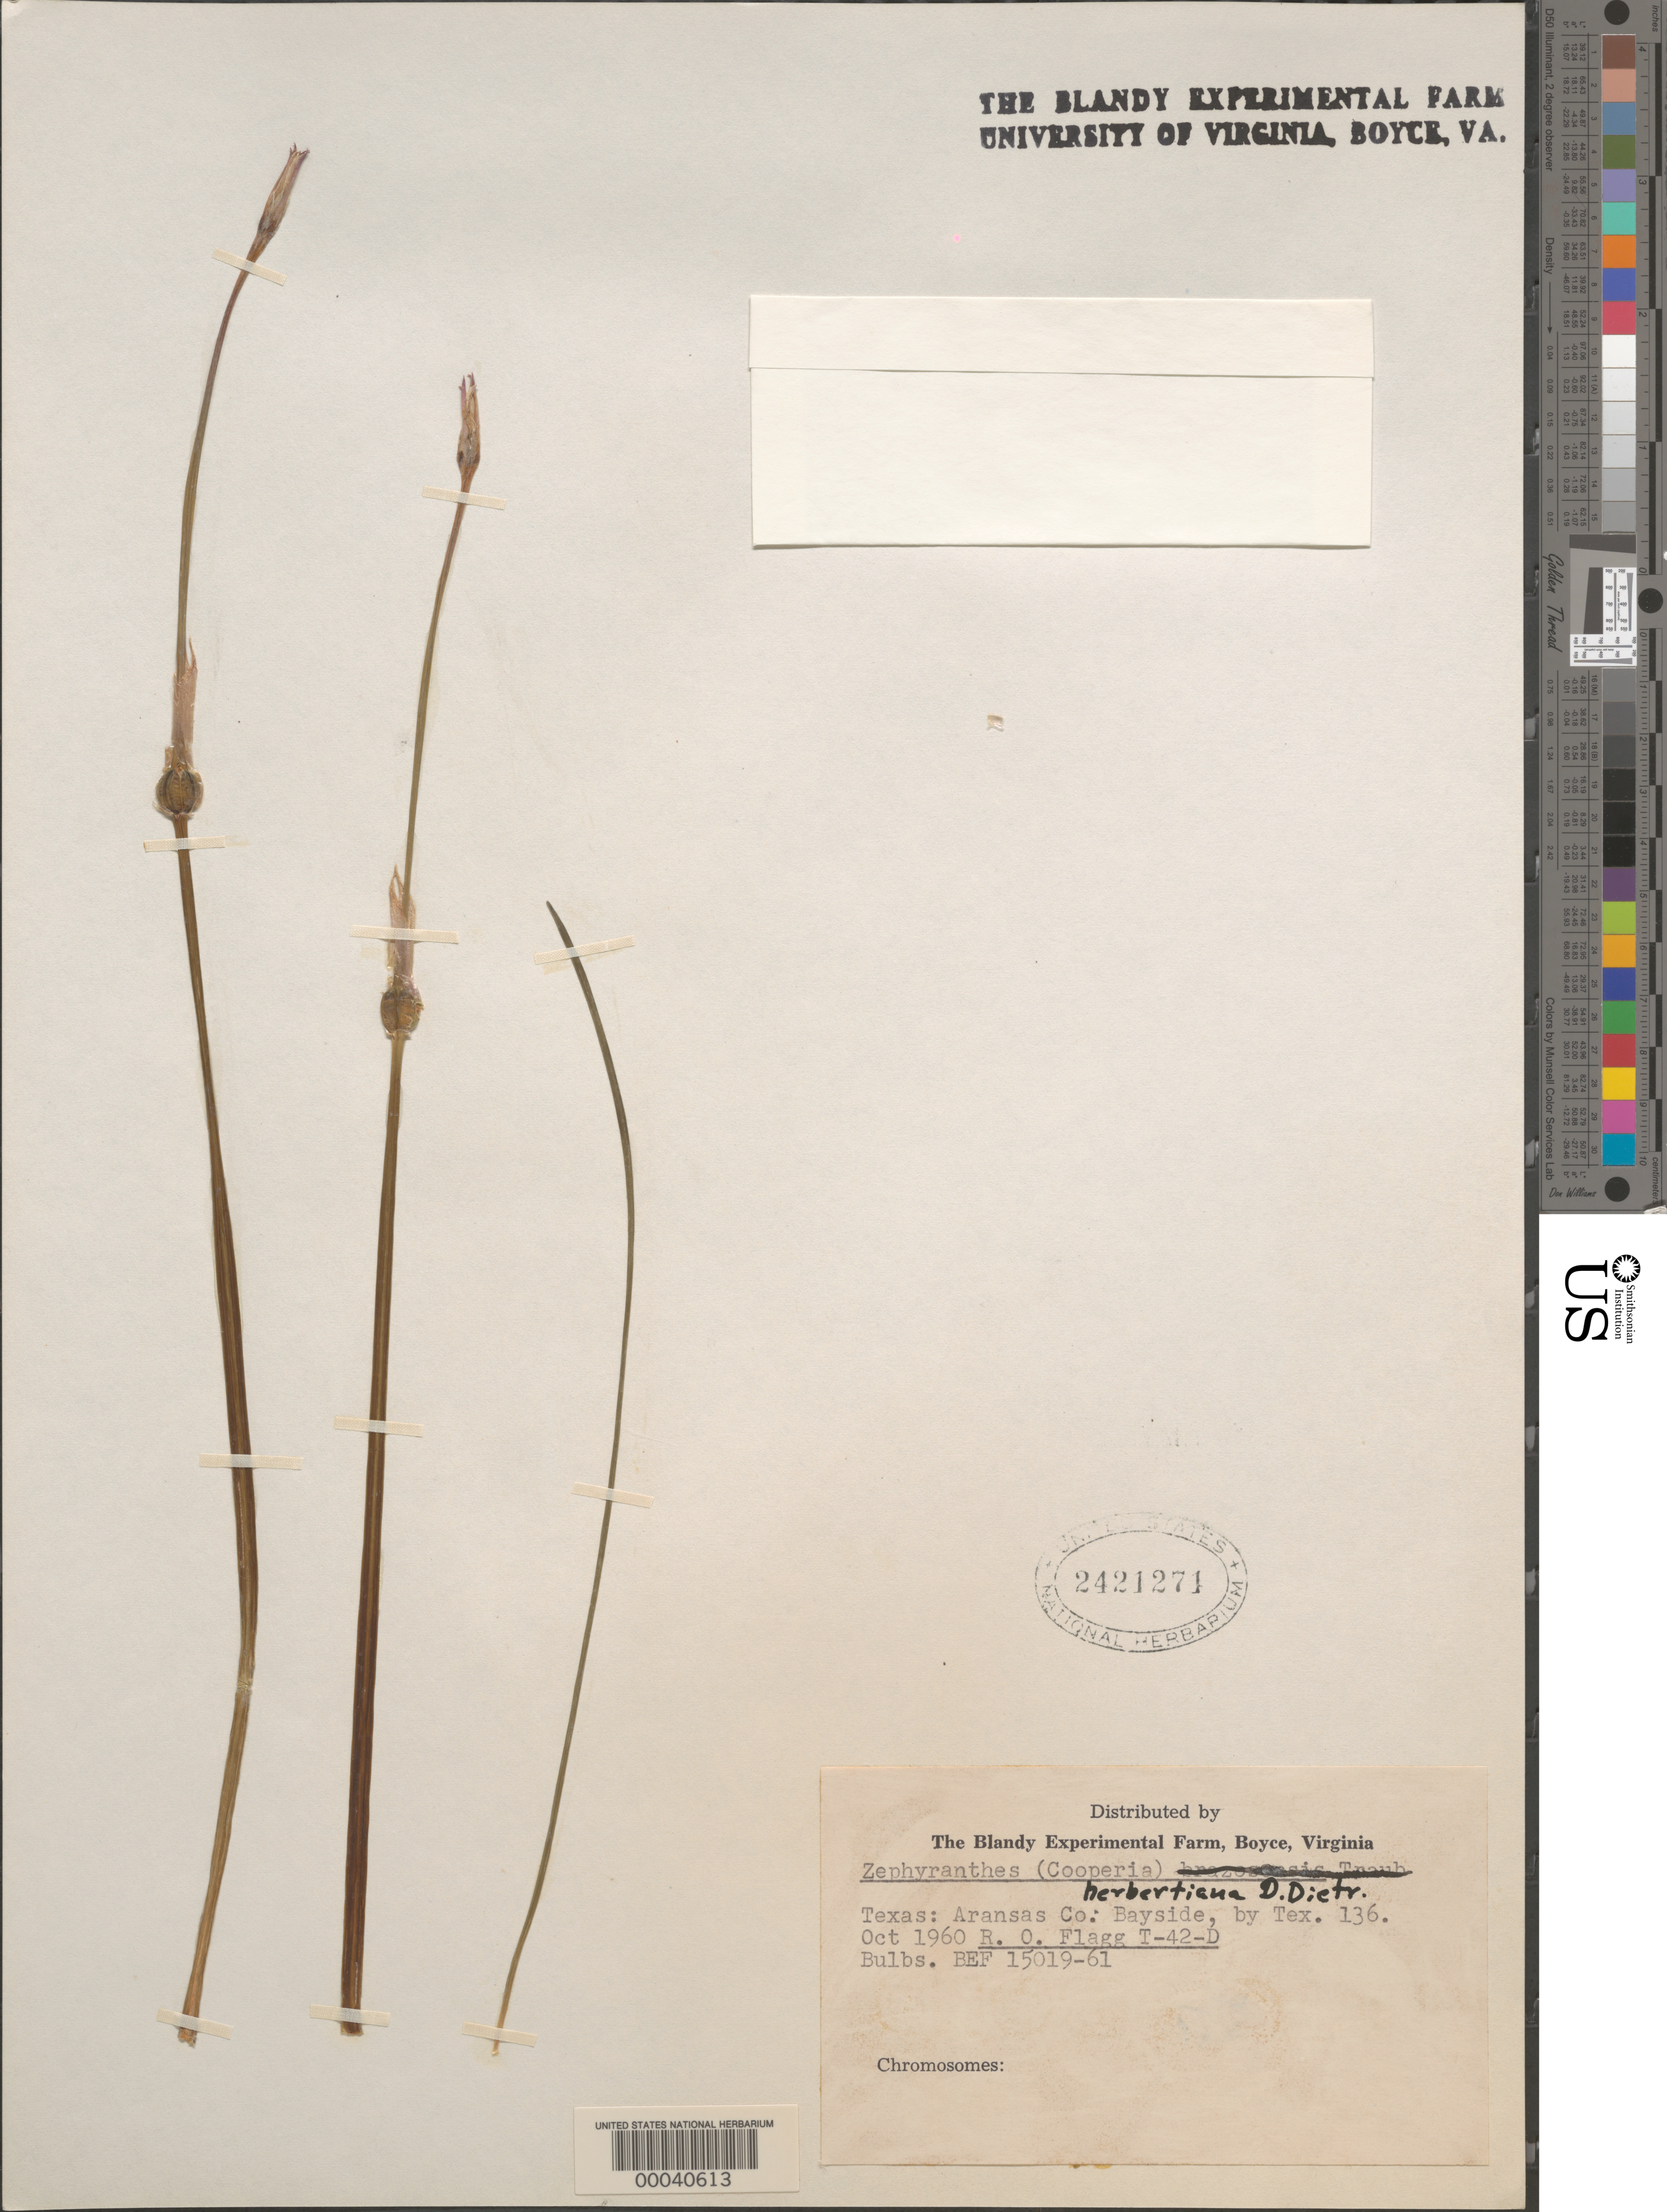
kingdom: Plantae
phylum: Tracheophyta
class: Liliopsida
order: Asparagales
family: Amaryllidaceae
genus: Zephyranthes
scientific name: Zephyranthes herbertiana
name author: D. Dietr.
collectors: R. O. Flagg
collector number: T-42-d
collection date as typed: Oct 1960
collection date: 1960-10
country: United States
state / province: Texas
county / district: Aransas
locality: Bayside, by texas 136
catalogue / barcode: US 2421271